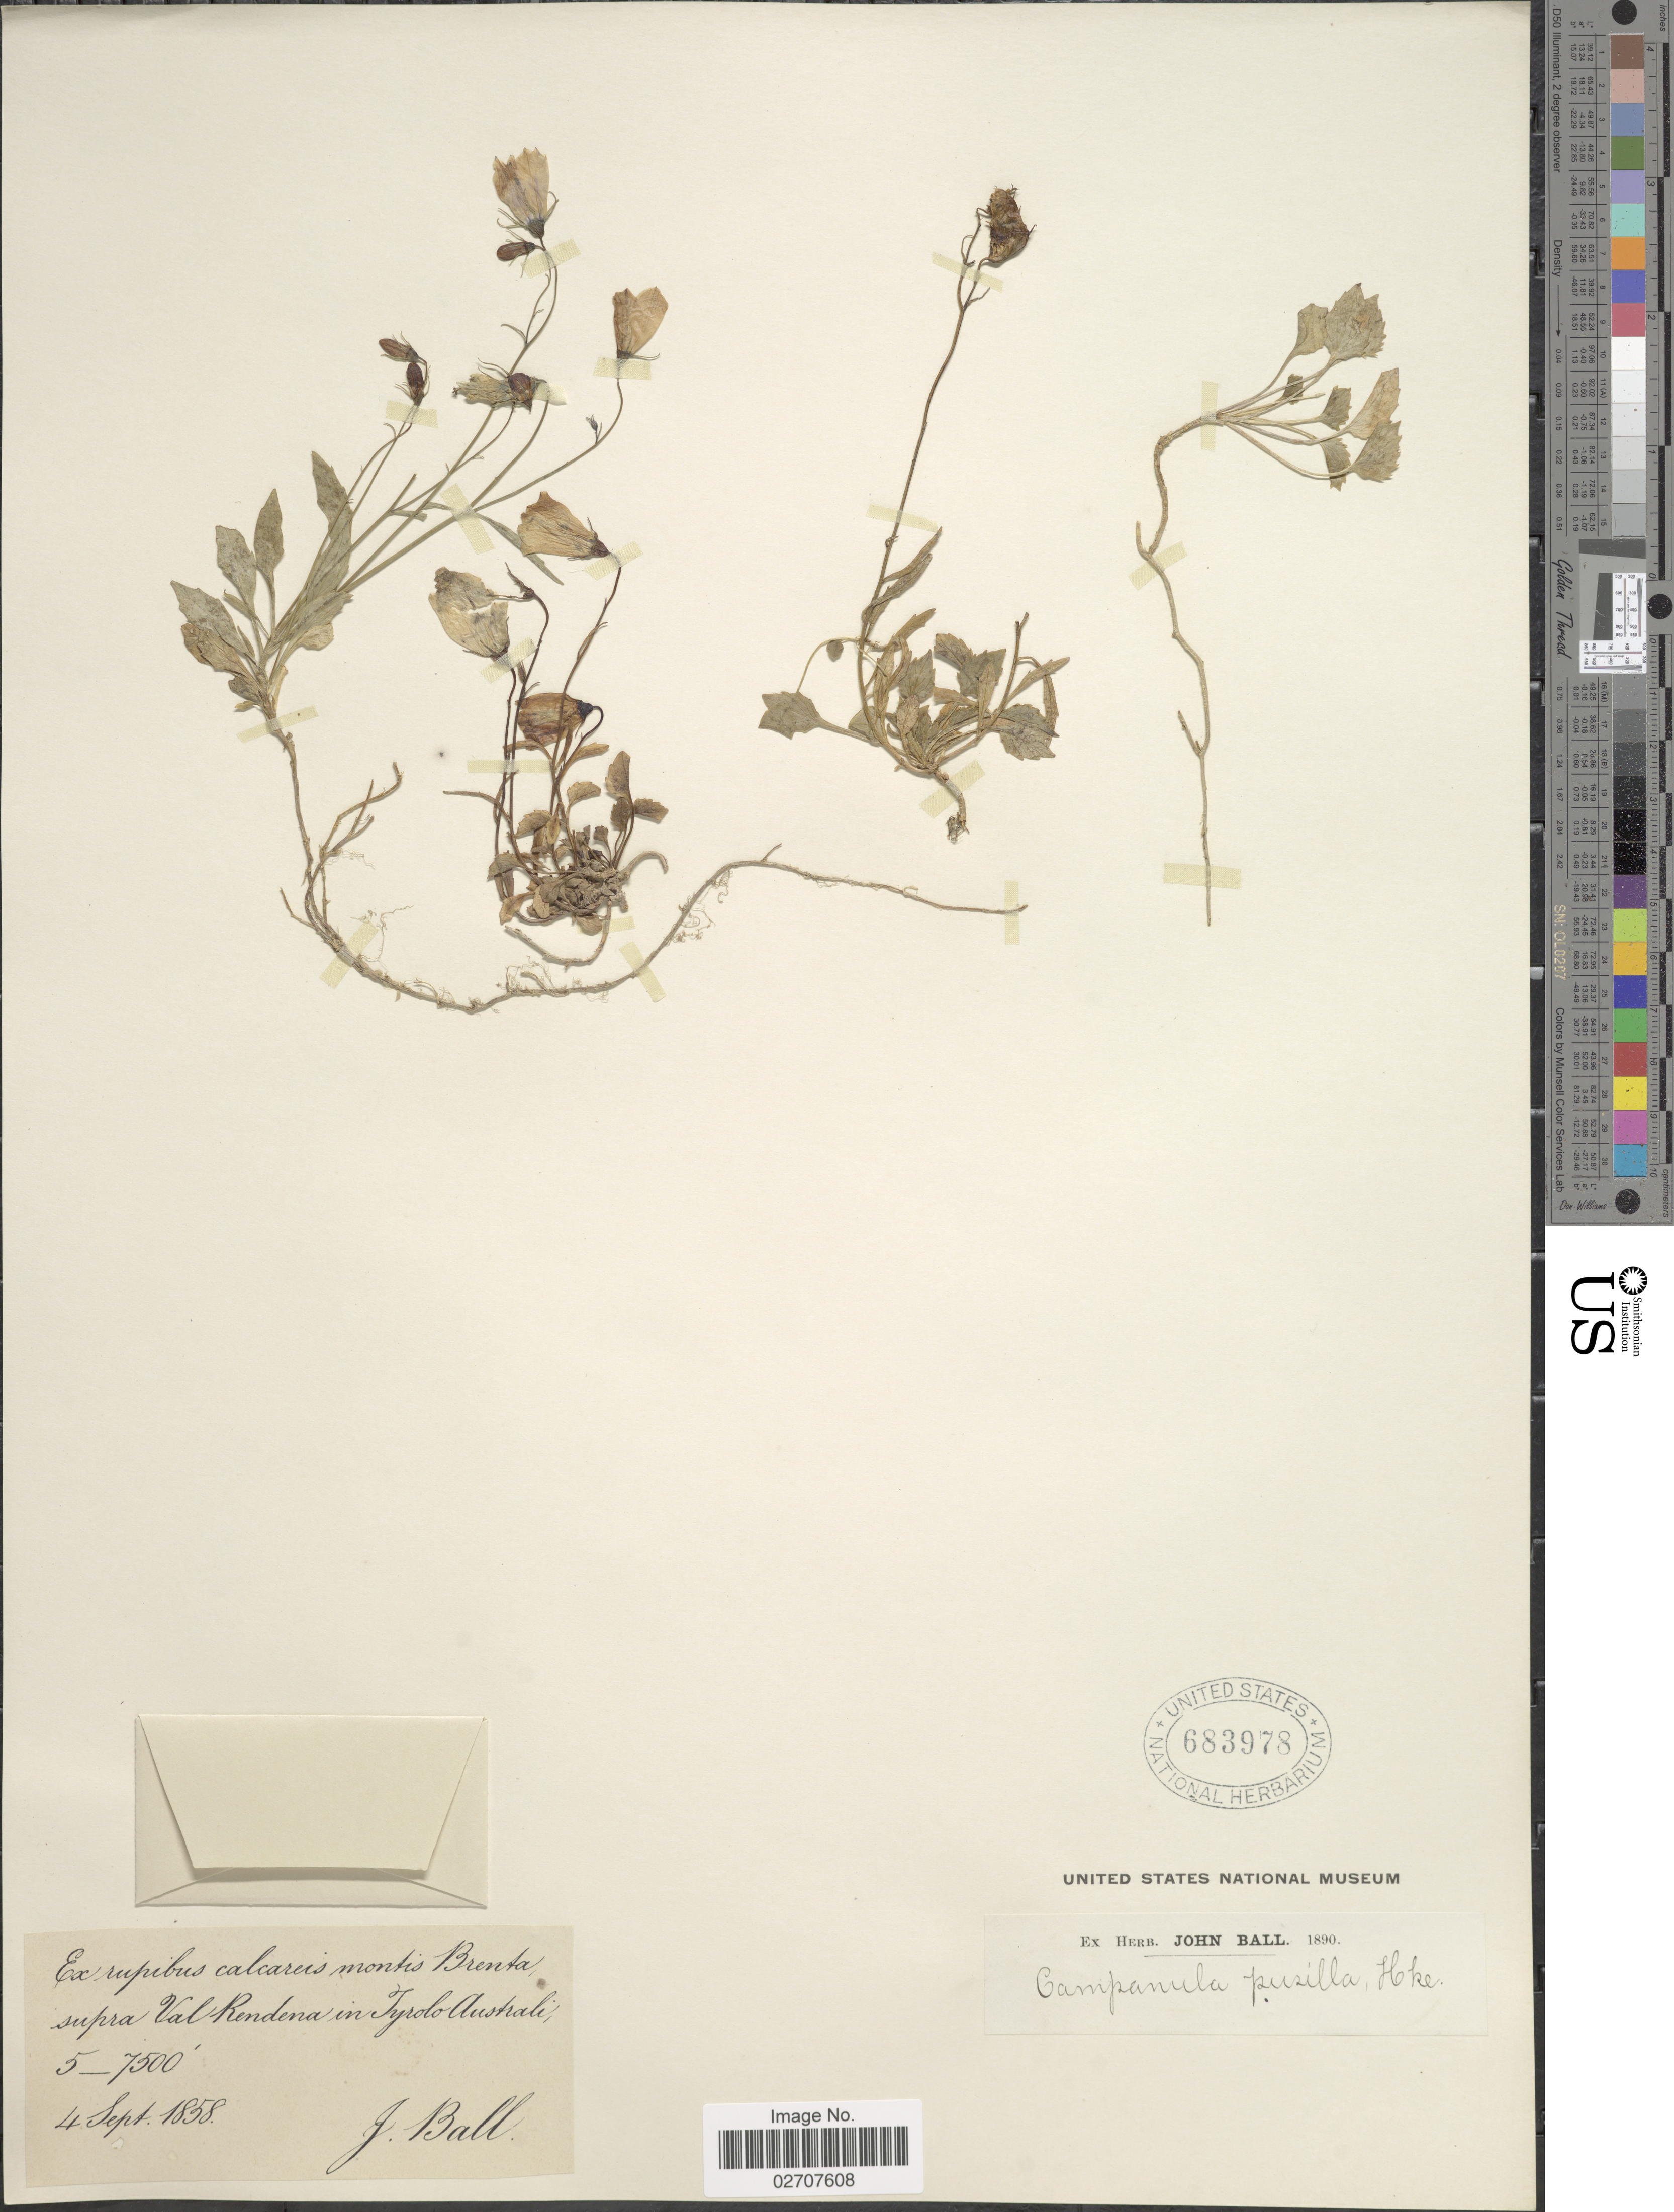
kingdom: Plantae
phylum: Tracheophyta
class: Magnoliopsida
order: Asterales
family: Campanulaceae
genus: Campanula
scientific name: Campanula cochleariifolia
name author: Lam.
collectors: J. Ball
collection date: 1858-09-04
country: Austria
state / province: Tirol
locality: Ex rupibus calcareis montis Brenta, supra Val Rendena in Tyrolo Australi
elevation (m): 1524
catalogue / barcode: US 683978